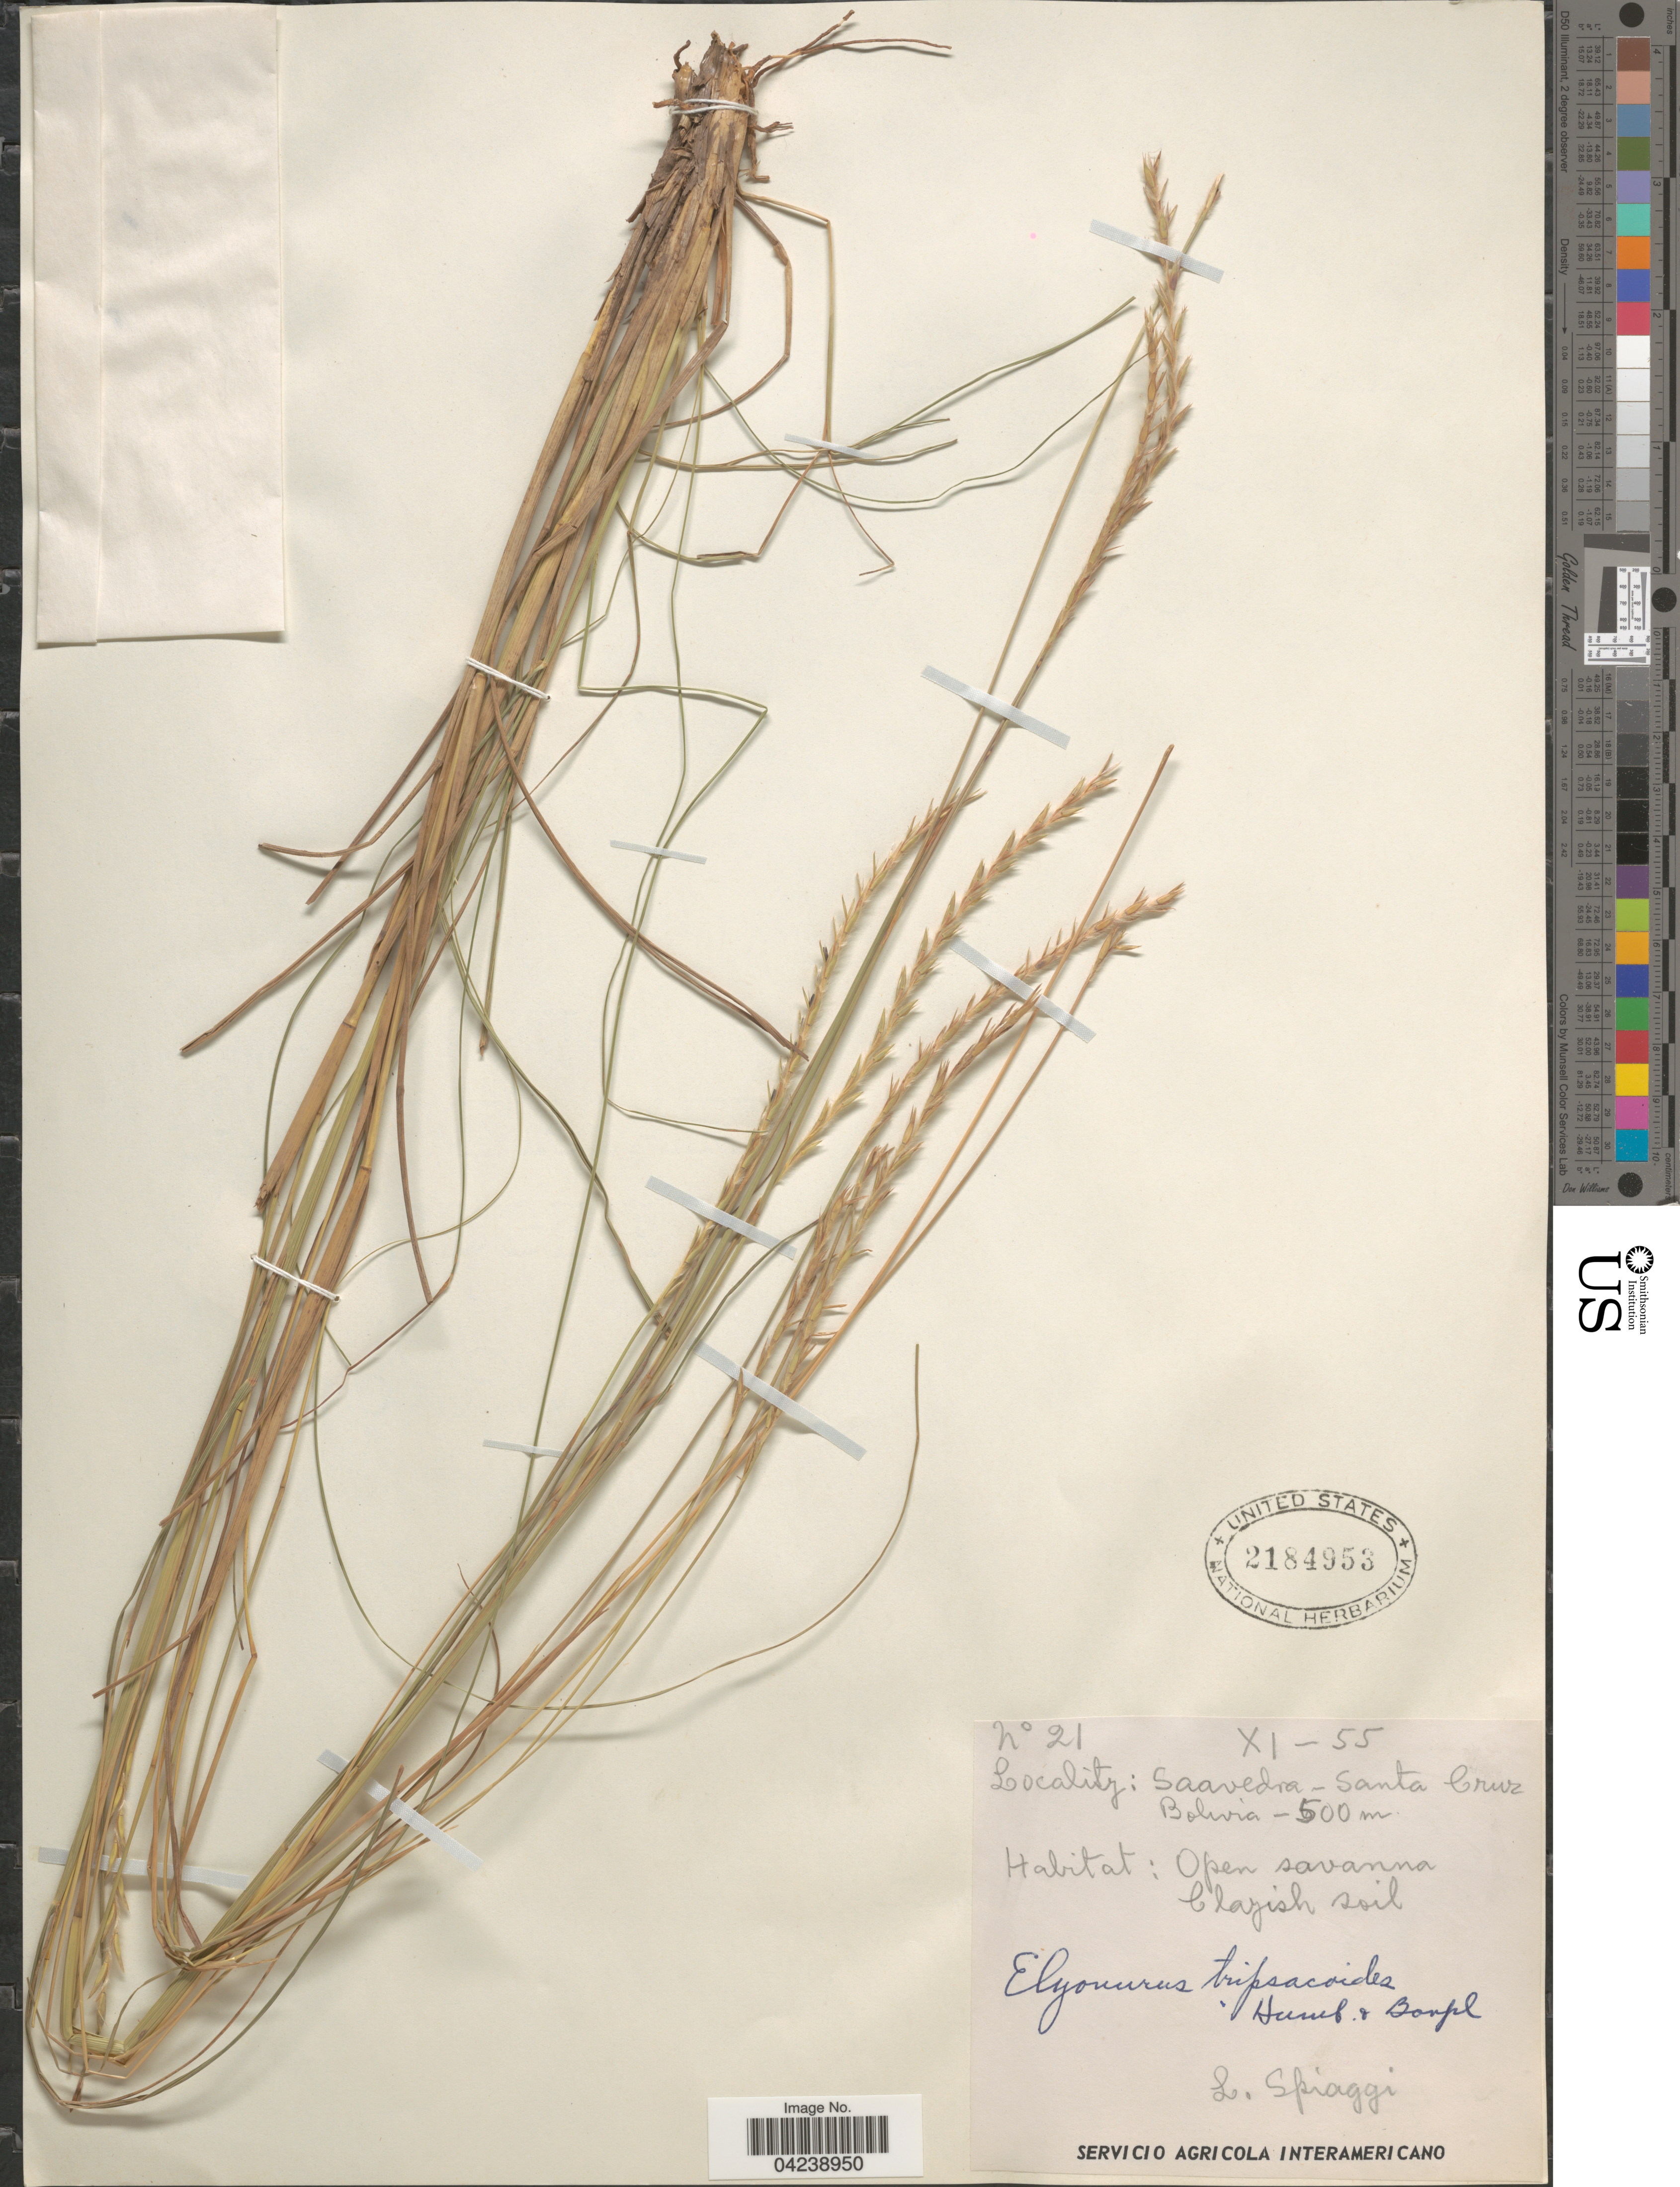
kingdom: Plantae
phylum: Tracheophyta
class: Liliopsida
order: Poales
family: Poaceae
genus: Elionurus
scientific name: Elionurus ciliaris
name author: Kunth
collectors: L. Spiaggi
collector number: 21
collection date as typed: Transcribed d/m/y: /11/55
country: Bolivia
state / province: Santa Cruz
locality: Saavedra.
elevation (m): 500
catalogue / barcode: US 2184953